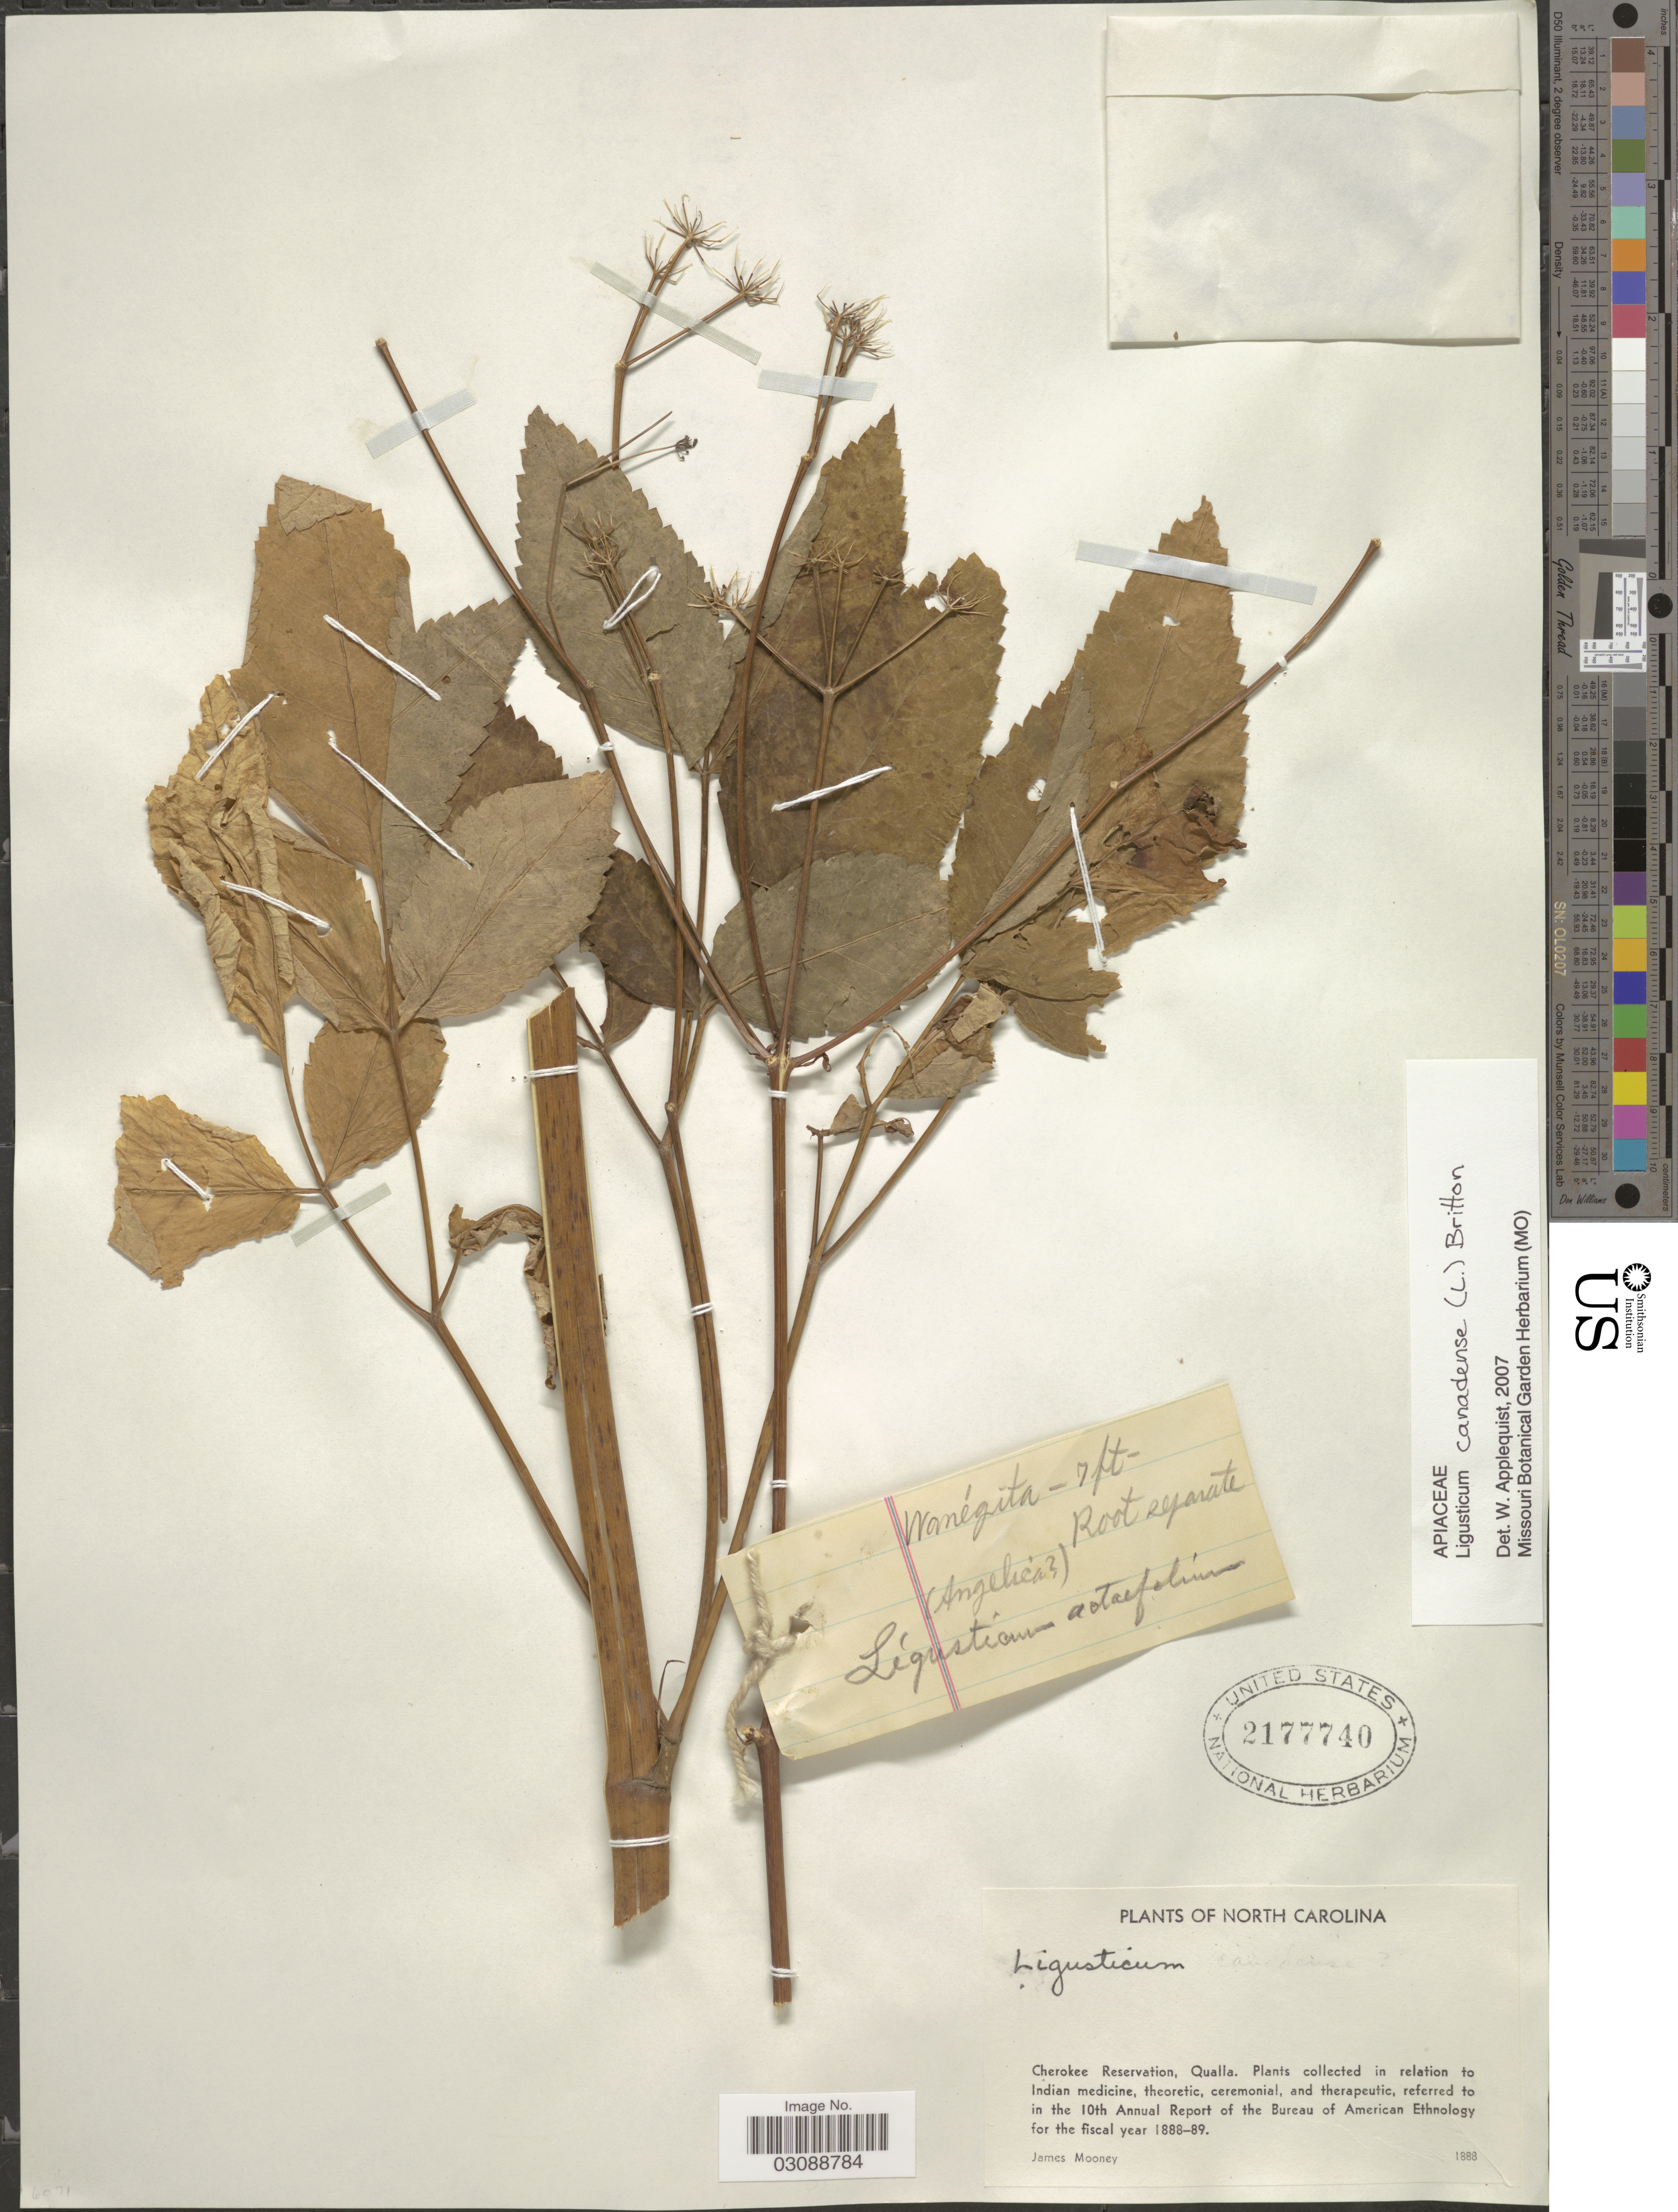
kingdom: Plantae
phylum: Tracheophyta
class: Magnoliopsida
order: Apiales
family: Apiaceae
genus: Ligusticum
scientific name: Ligusticum canadense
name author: (L.) Britton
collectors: J. Mooney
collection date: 1888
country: United States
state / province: North Carolina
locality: Cherokee Reservation, Qualla.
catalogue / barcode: US 2177740